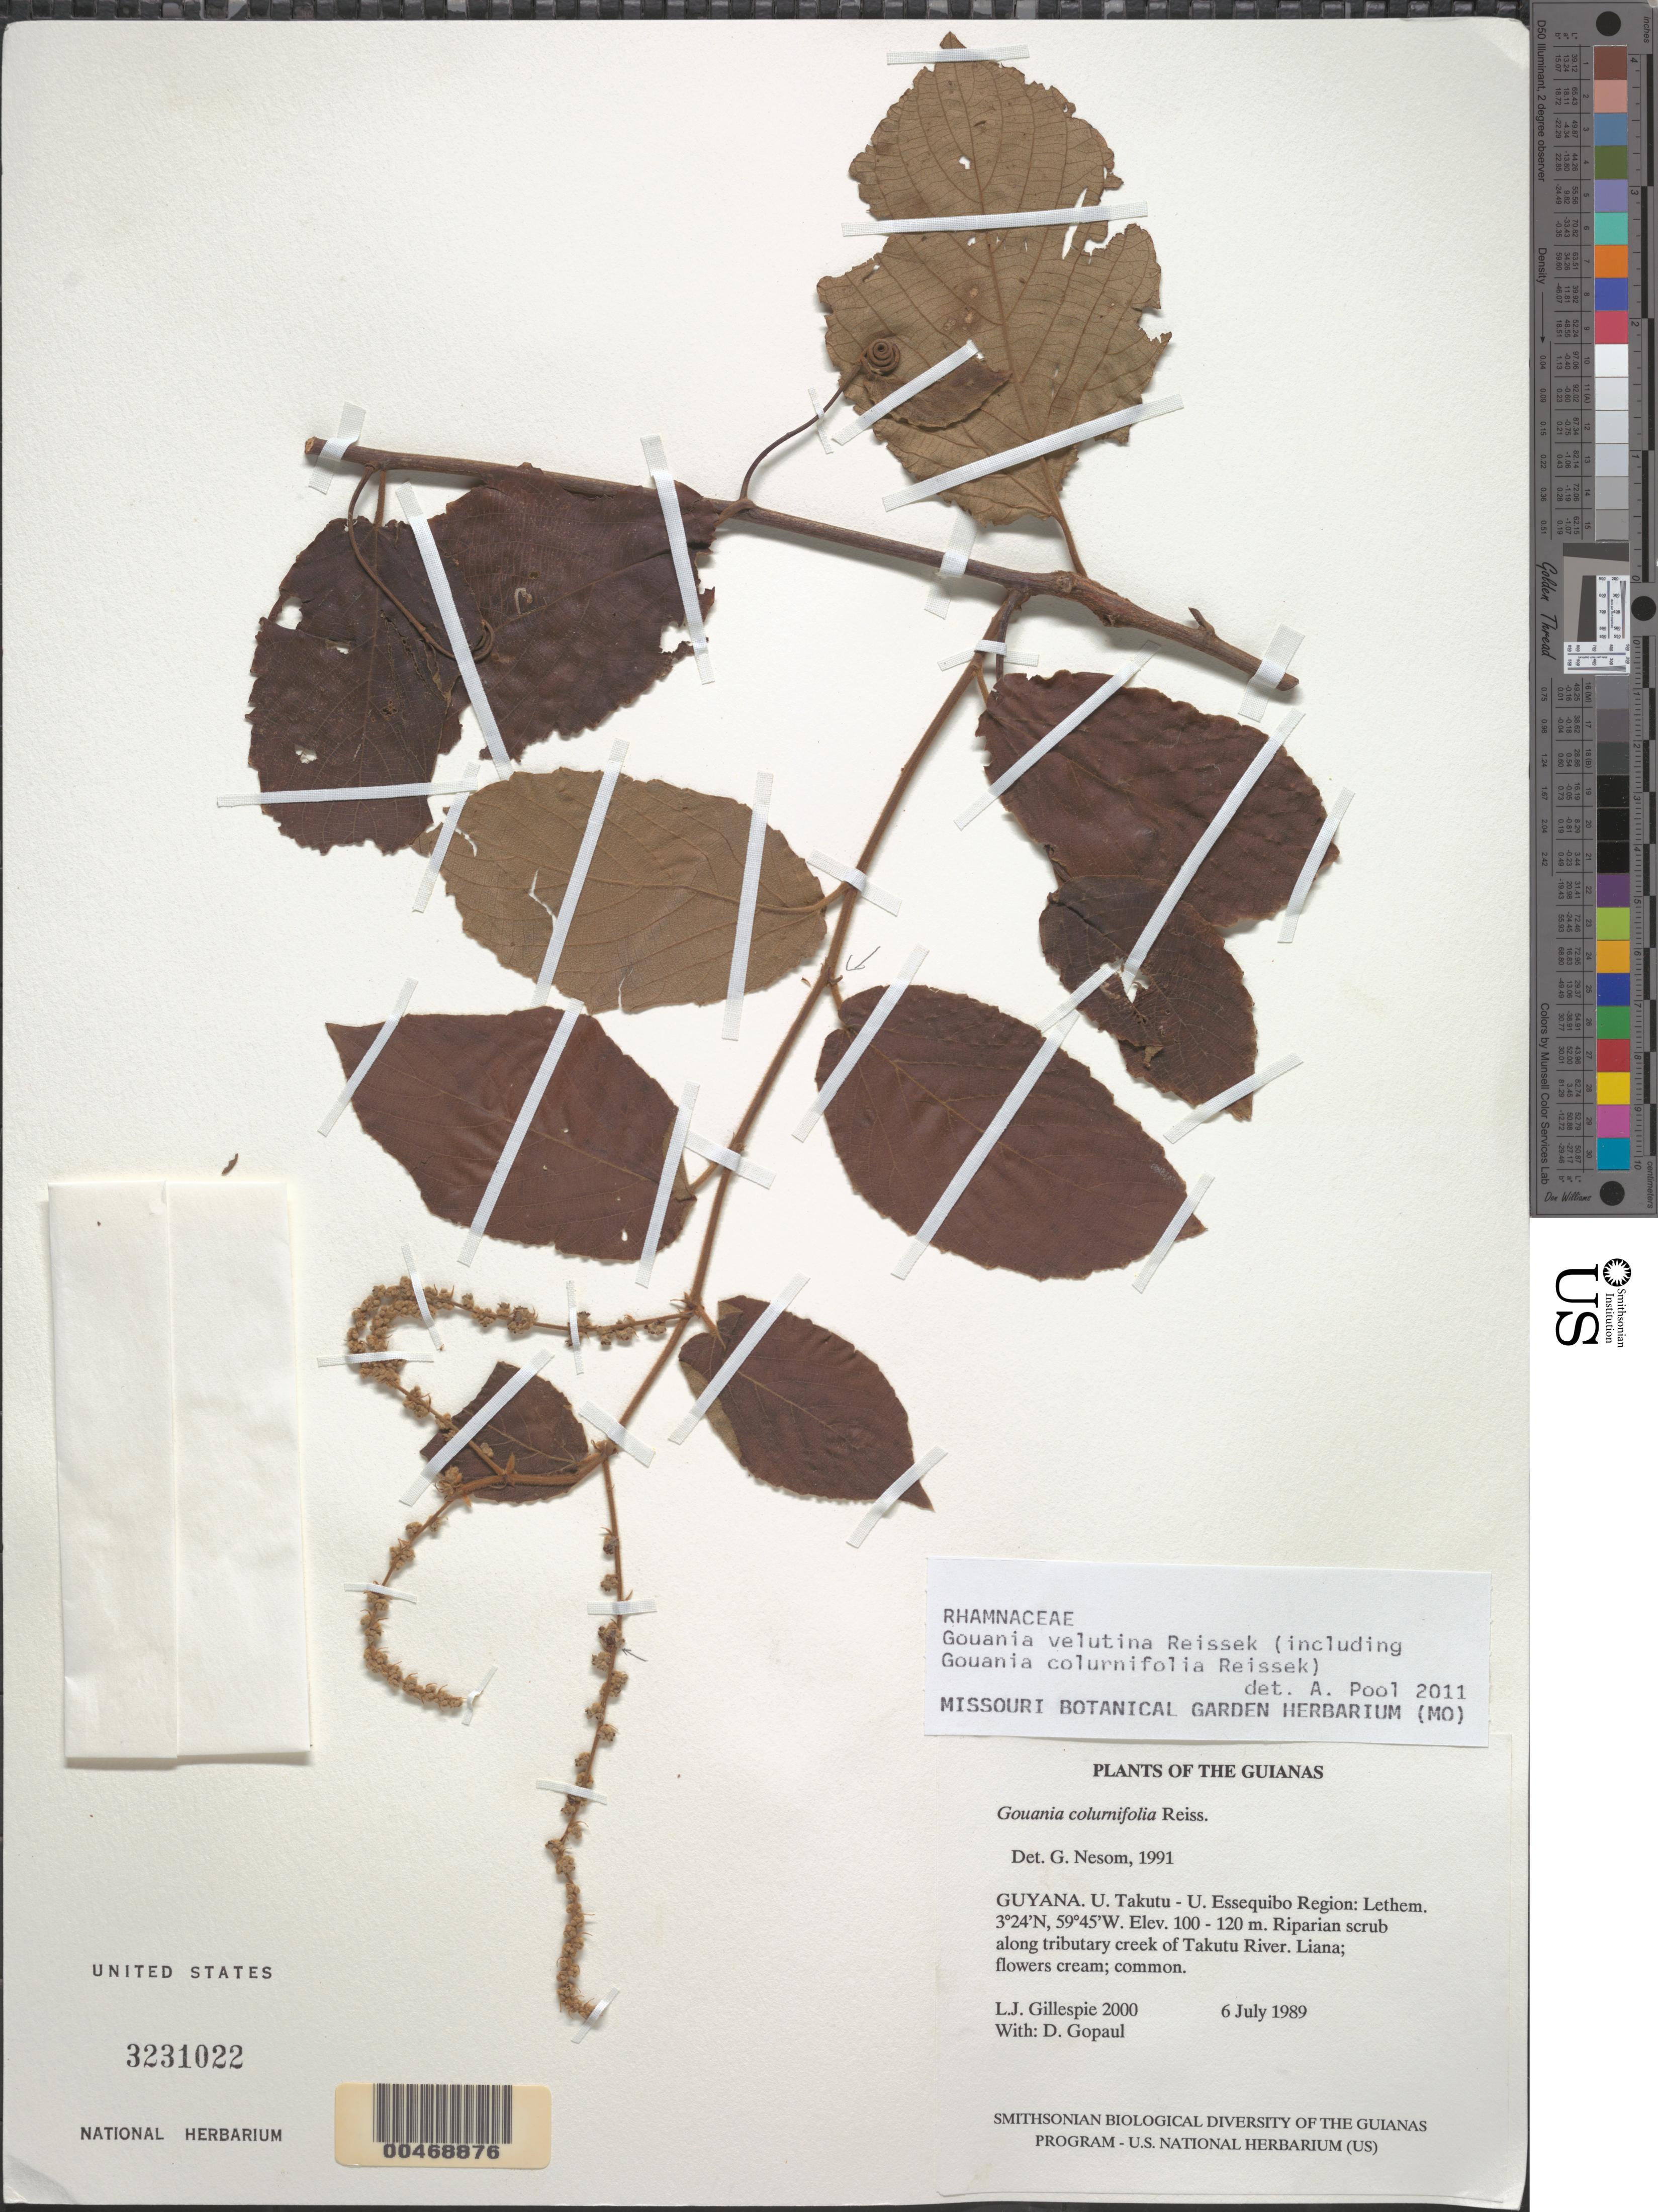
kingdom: Plantae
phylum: Tracheophyta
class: Magnoliopsida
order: Rosales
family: Rhamnaceae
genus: Gouania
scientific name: Gouania velutina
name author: Reissek in Mart.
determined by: Pool, A., (MO), Missouri Botanical Garden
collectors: L. J. Gillespie & D. Gopaul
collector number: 2000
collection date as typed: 6 July 1989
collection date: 1989-07-06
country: Guyana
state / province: U. Takutu-U. Essequibo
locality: Lethem. Along tributary creek of Takutu River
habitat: Riparian scrub along creek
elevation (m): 100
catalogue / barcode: US 3231022